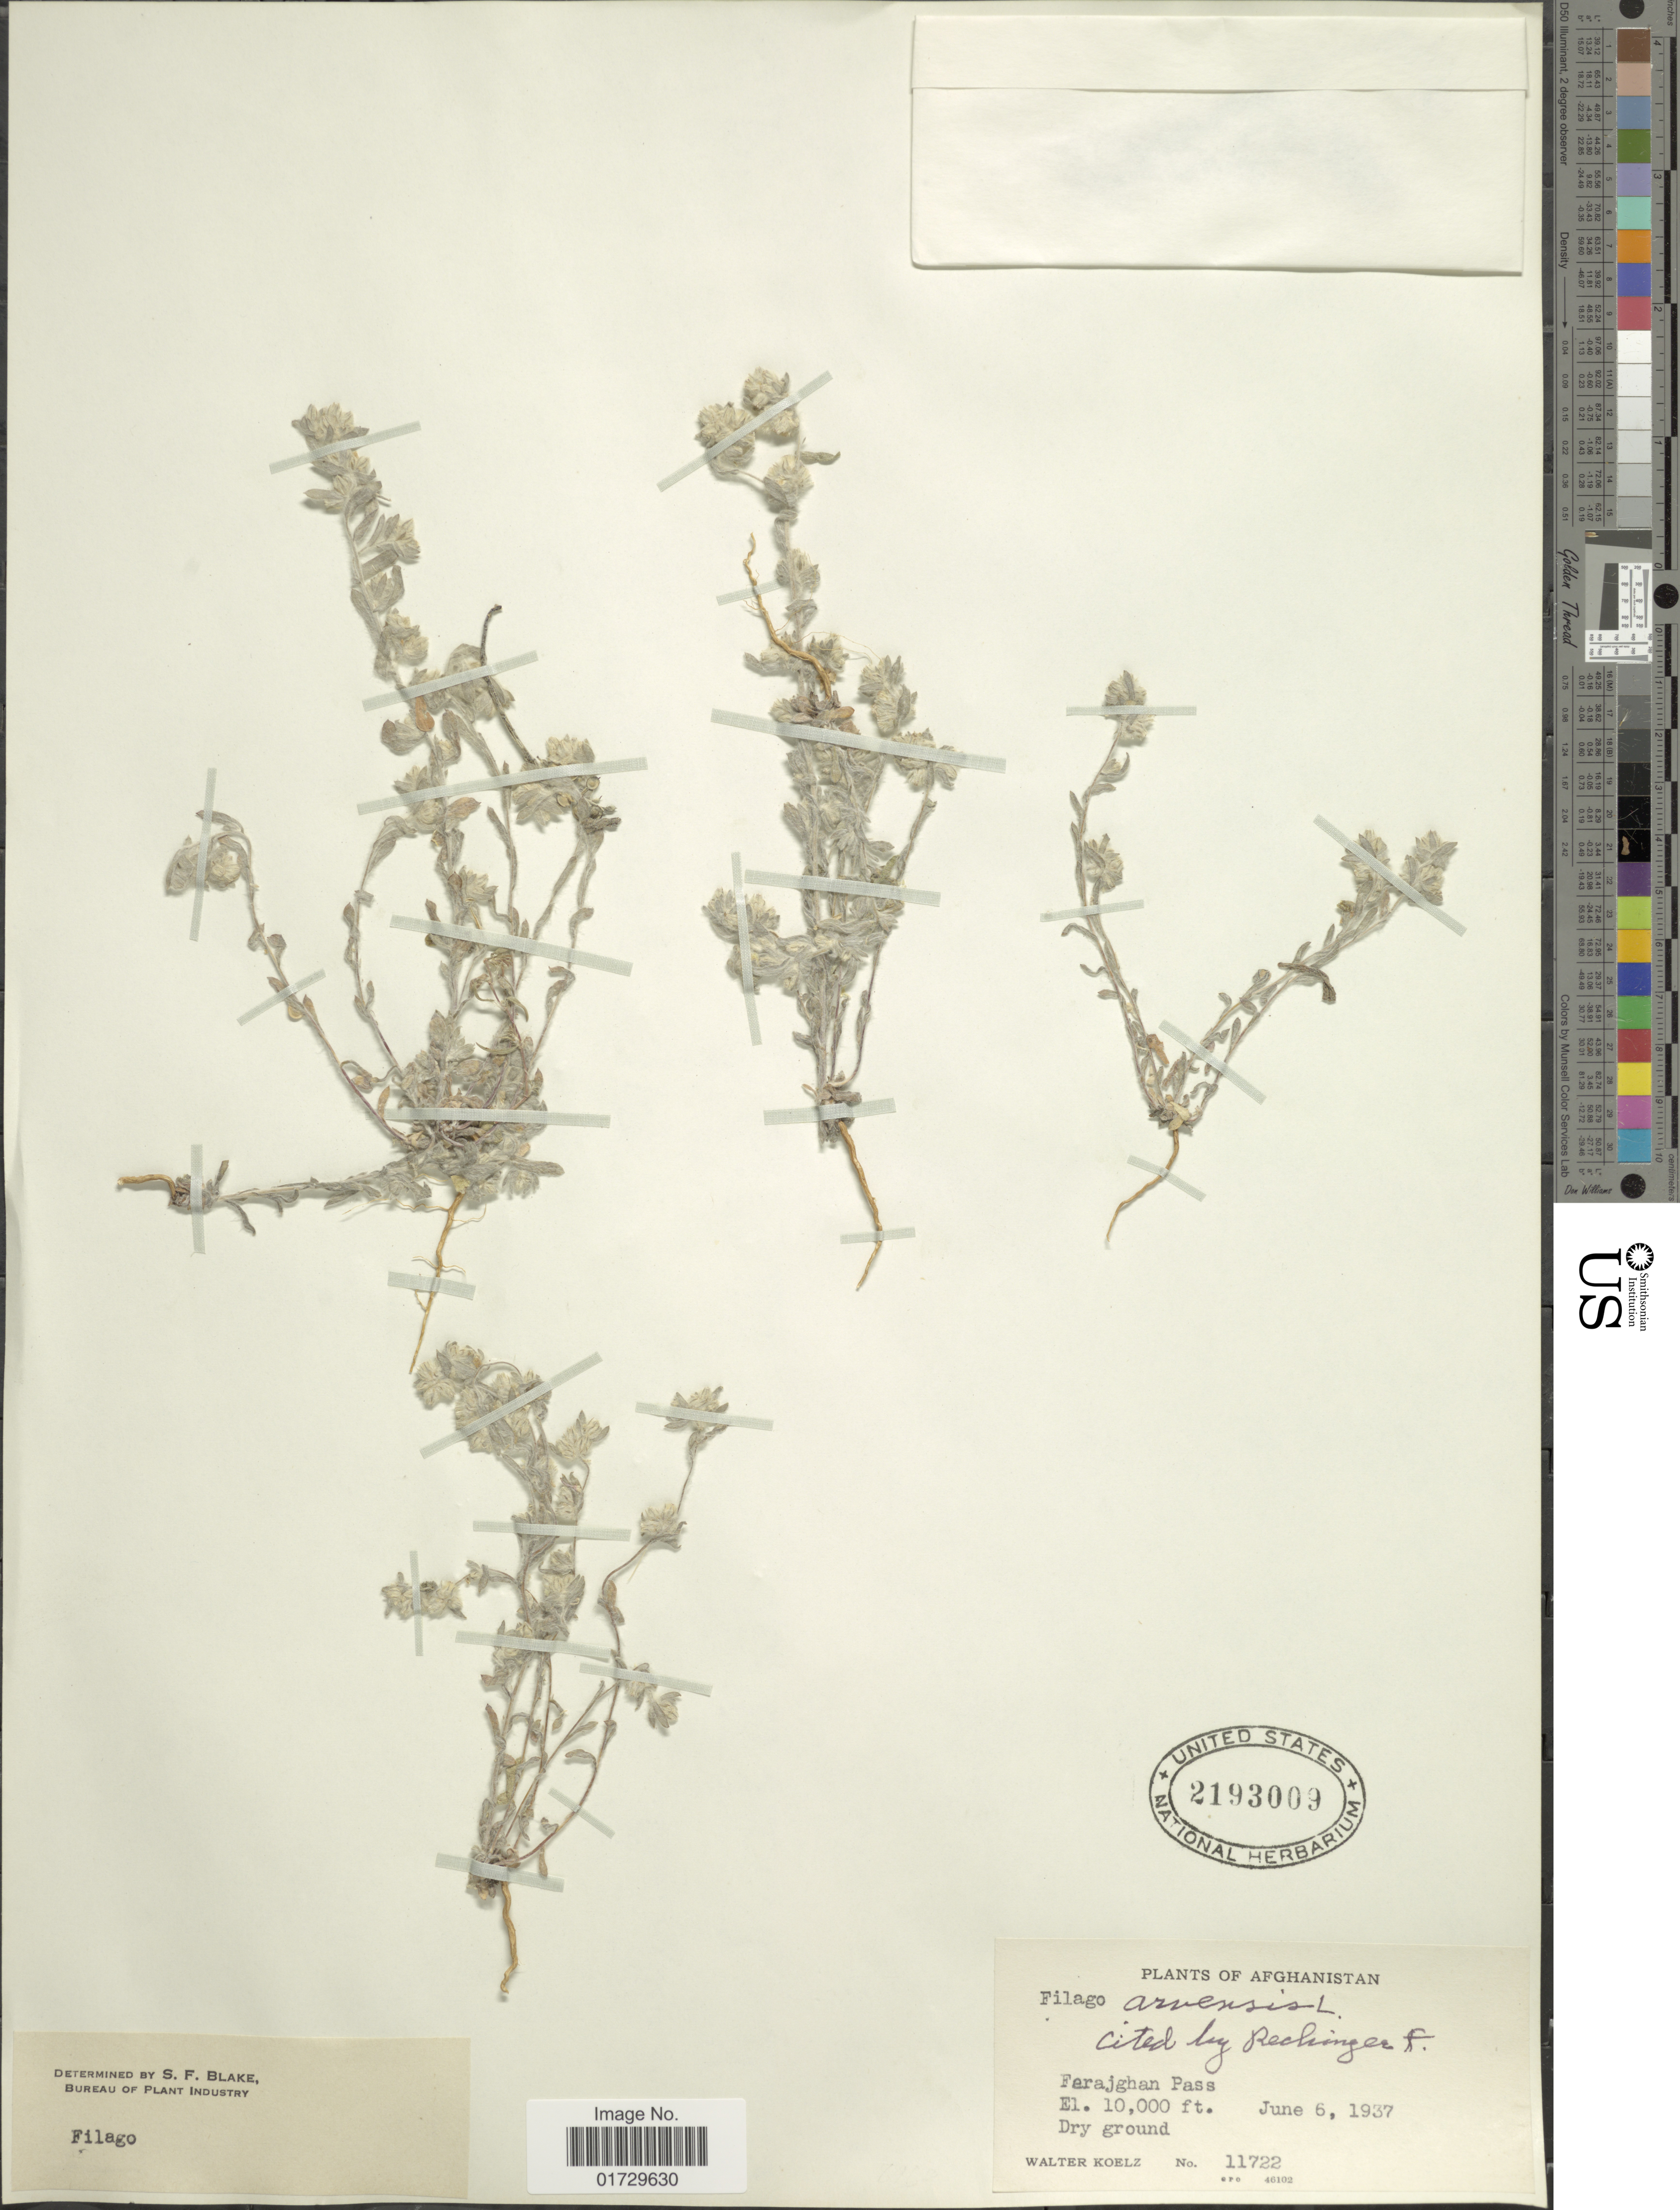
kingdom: Plantae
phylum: Tracheophyta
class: Magnoliopsida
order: Asterales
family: Asteraceae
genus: Filago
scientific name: Filago arvensis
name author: L.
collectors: W. N. Koelz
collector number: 11722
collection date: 1937-06-06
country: Afghanistan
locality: Farajghan Pass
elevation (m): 3048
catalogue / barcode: US 2193009